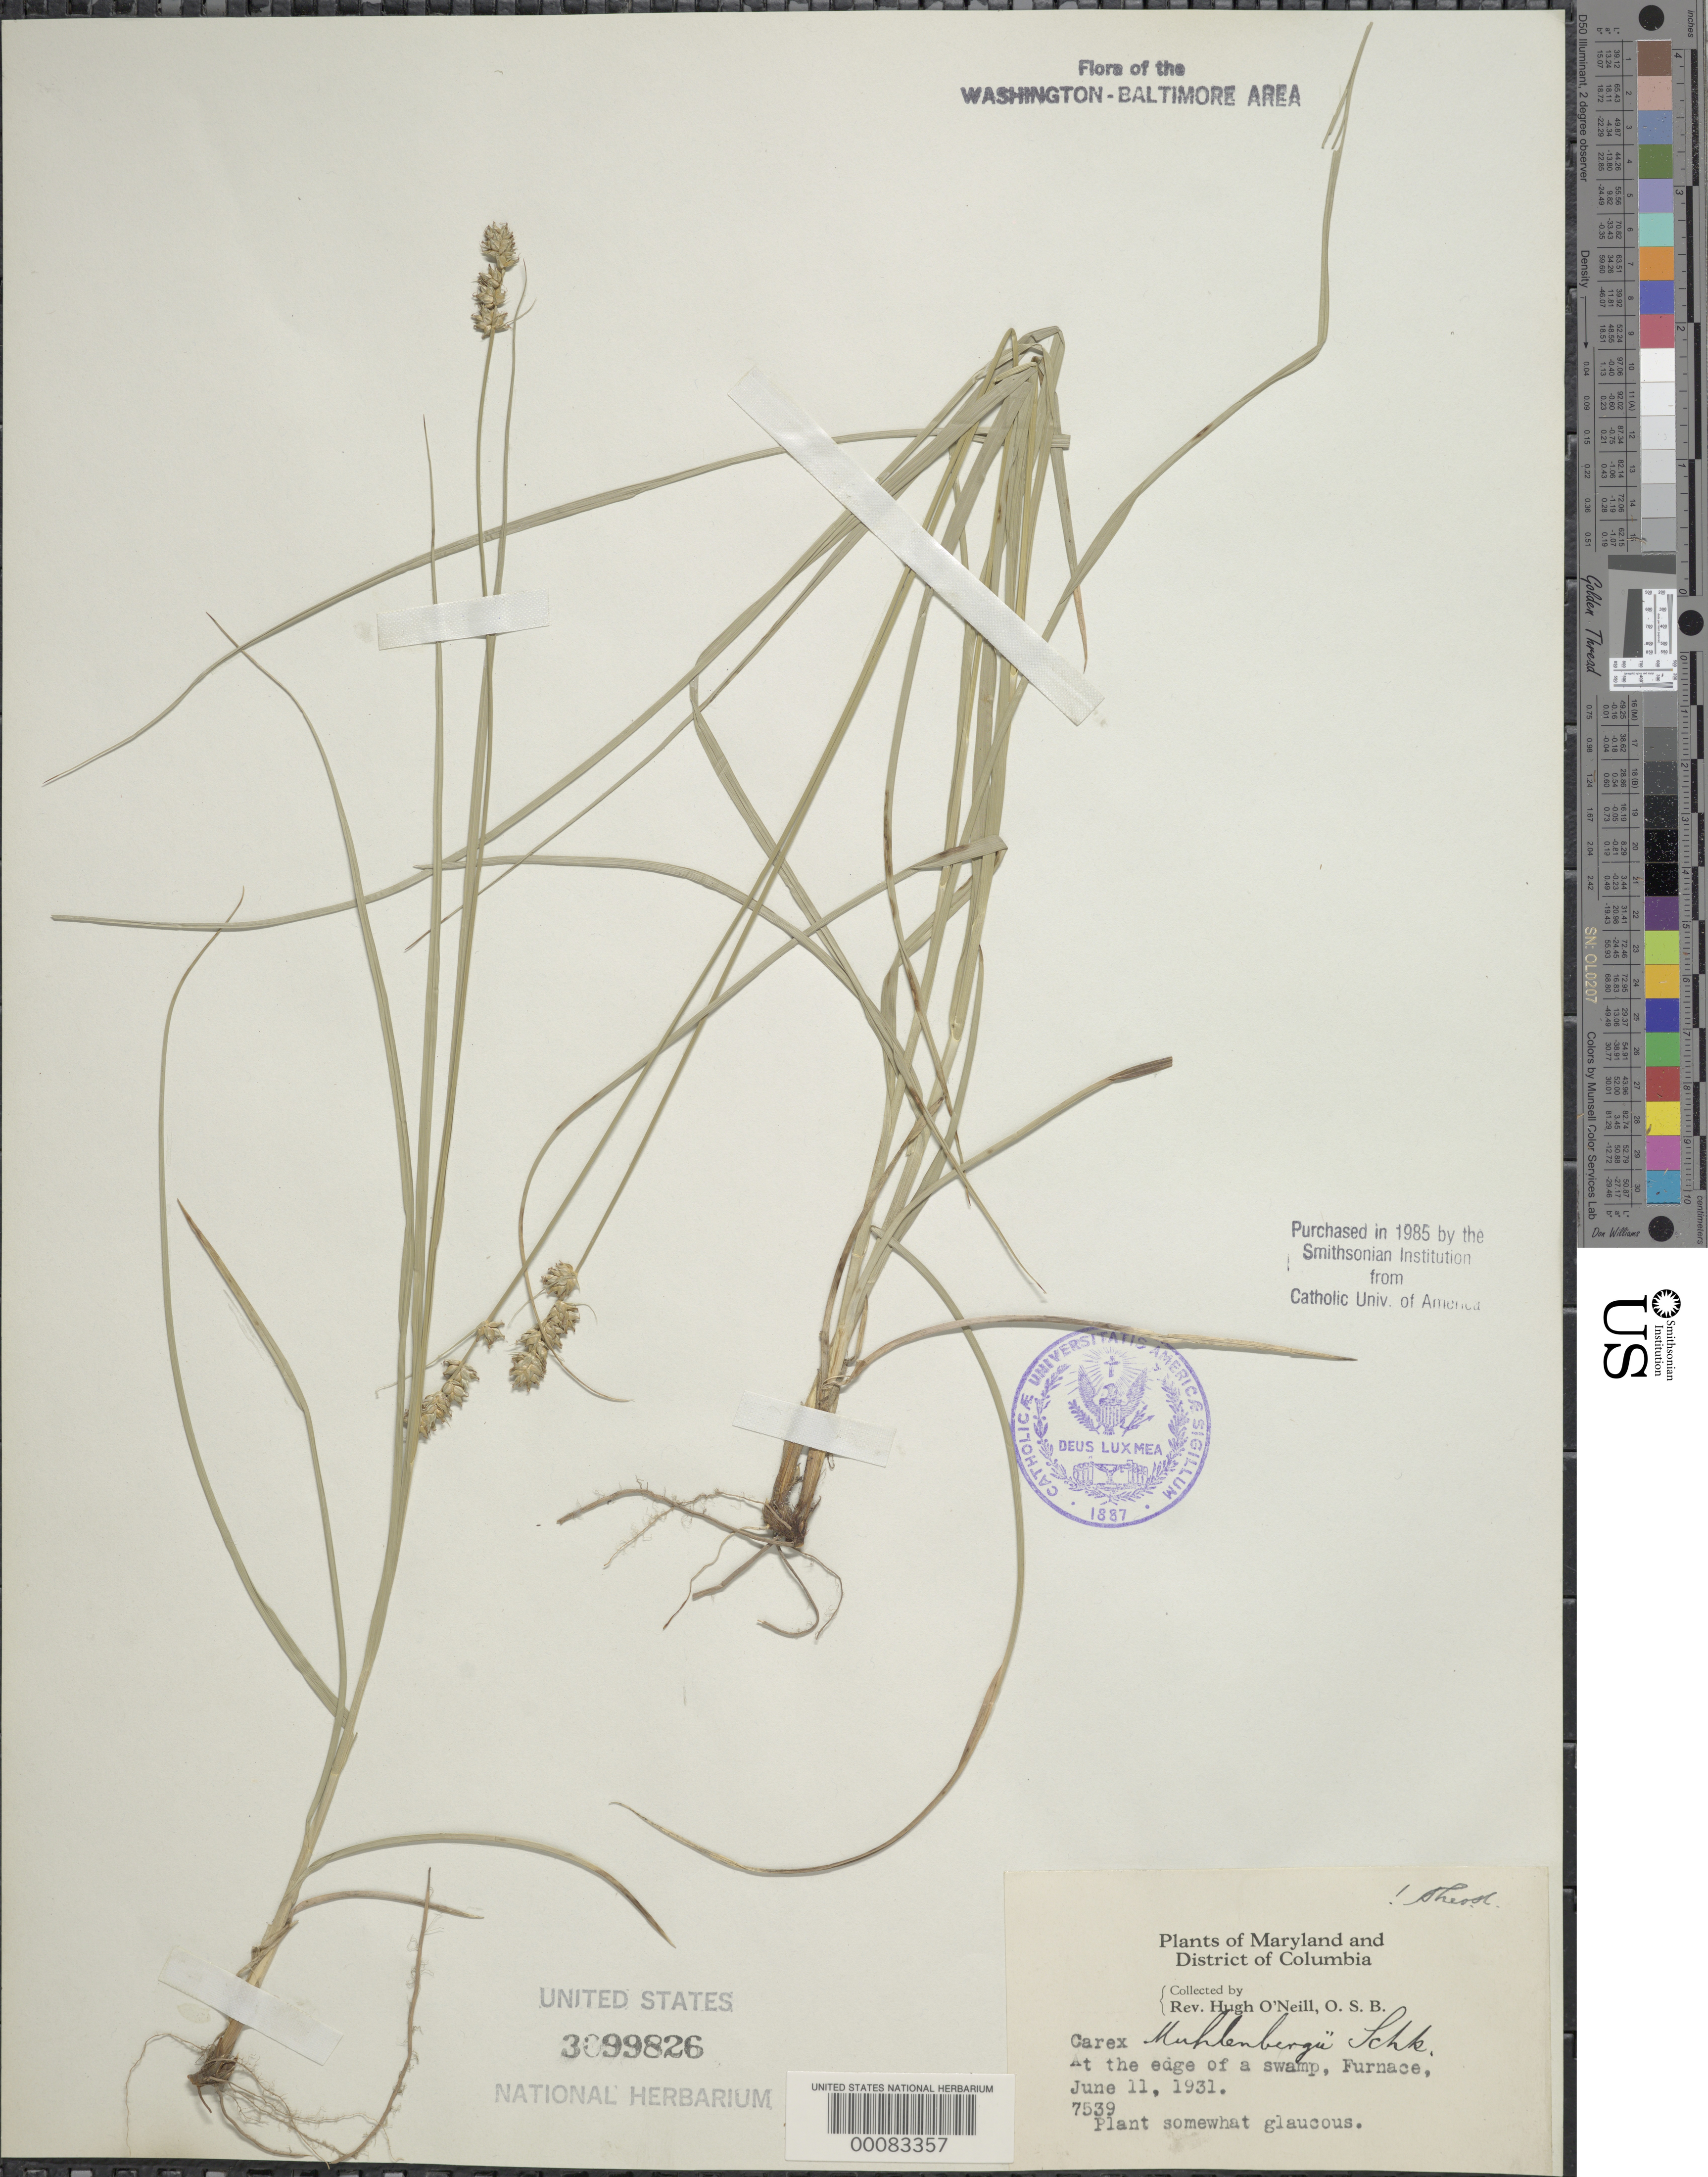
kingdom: Plantae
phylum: Tracheophyta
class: Liliopsida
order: Poales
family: Cyperaceae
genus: Carex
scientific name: Carex muehlenbergii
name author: Willd.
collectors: H. O'Neill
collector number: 7539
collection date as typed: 11 Jun 1931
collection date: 1931-06-11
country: United States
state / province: Maryland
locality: Furnace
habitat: Edge of swamp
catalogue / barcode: US 3099826